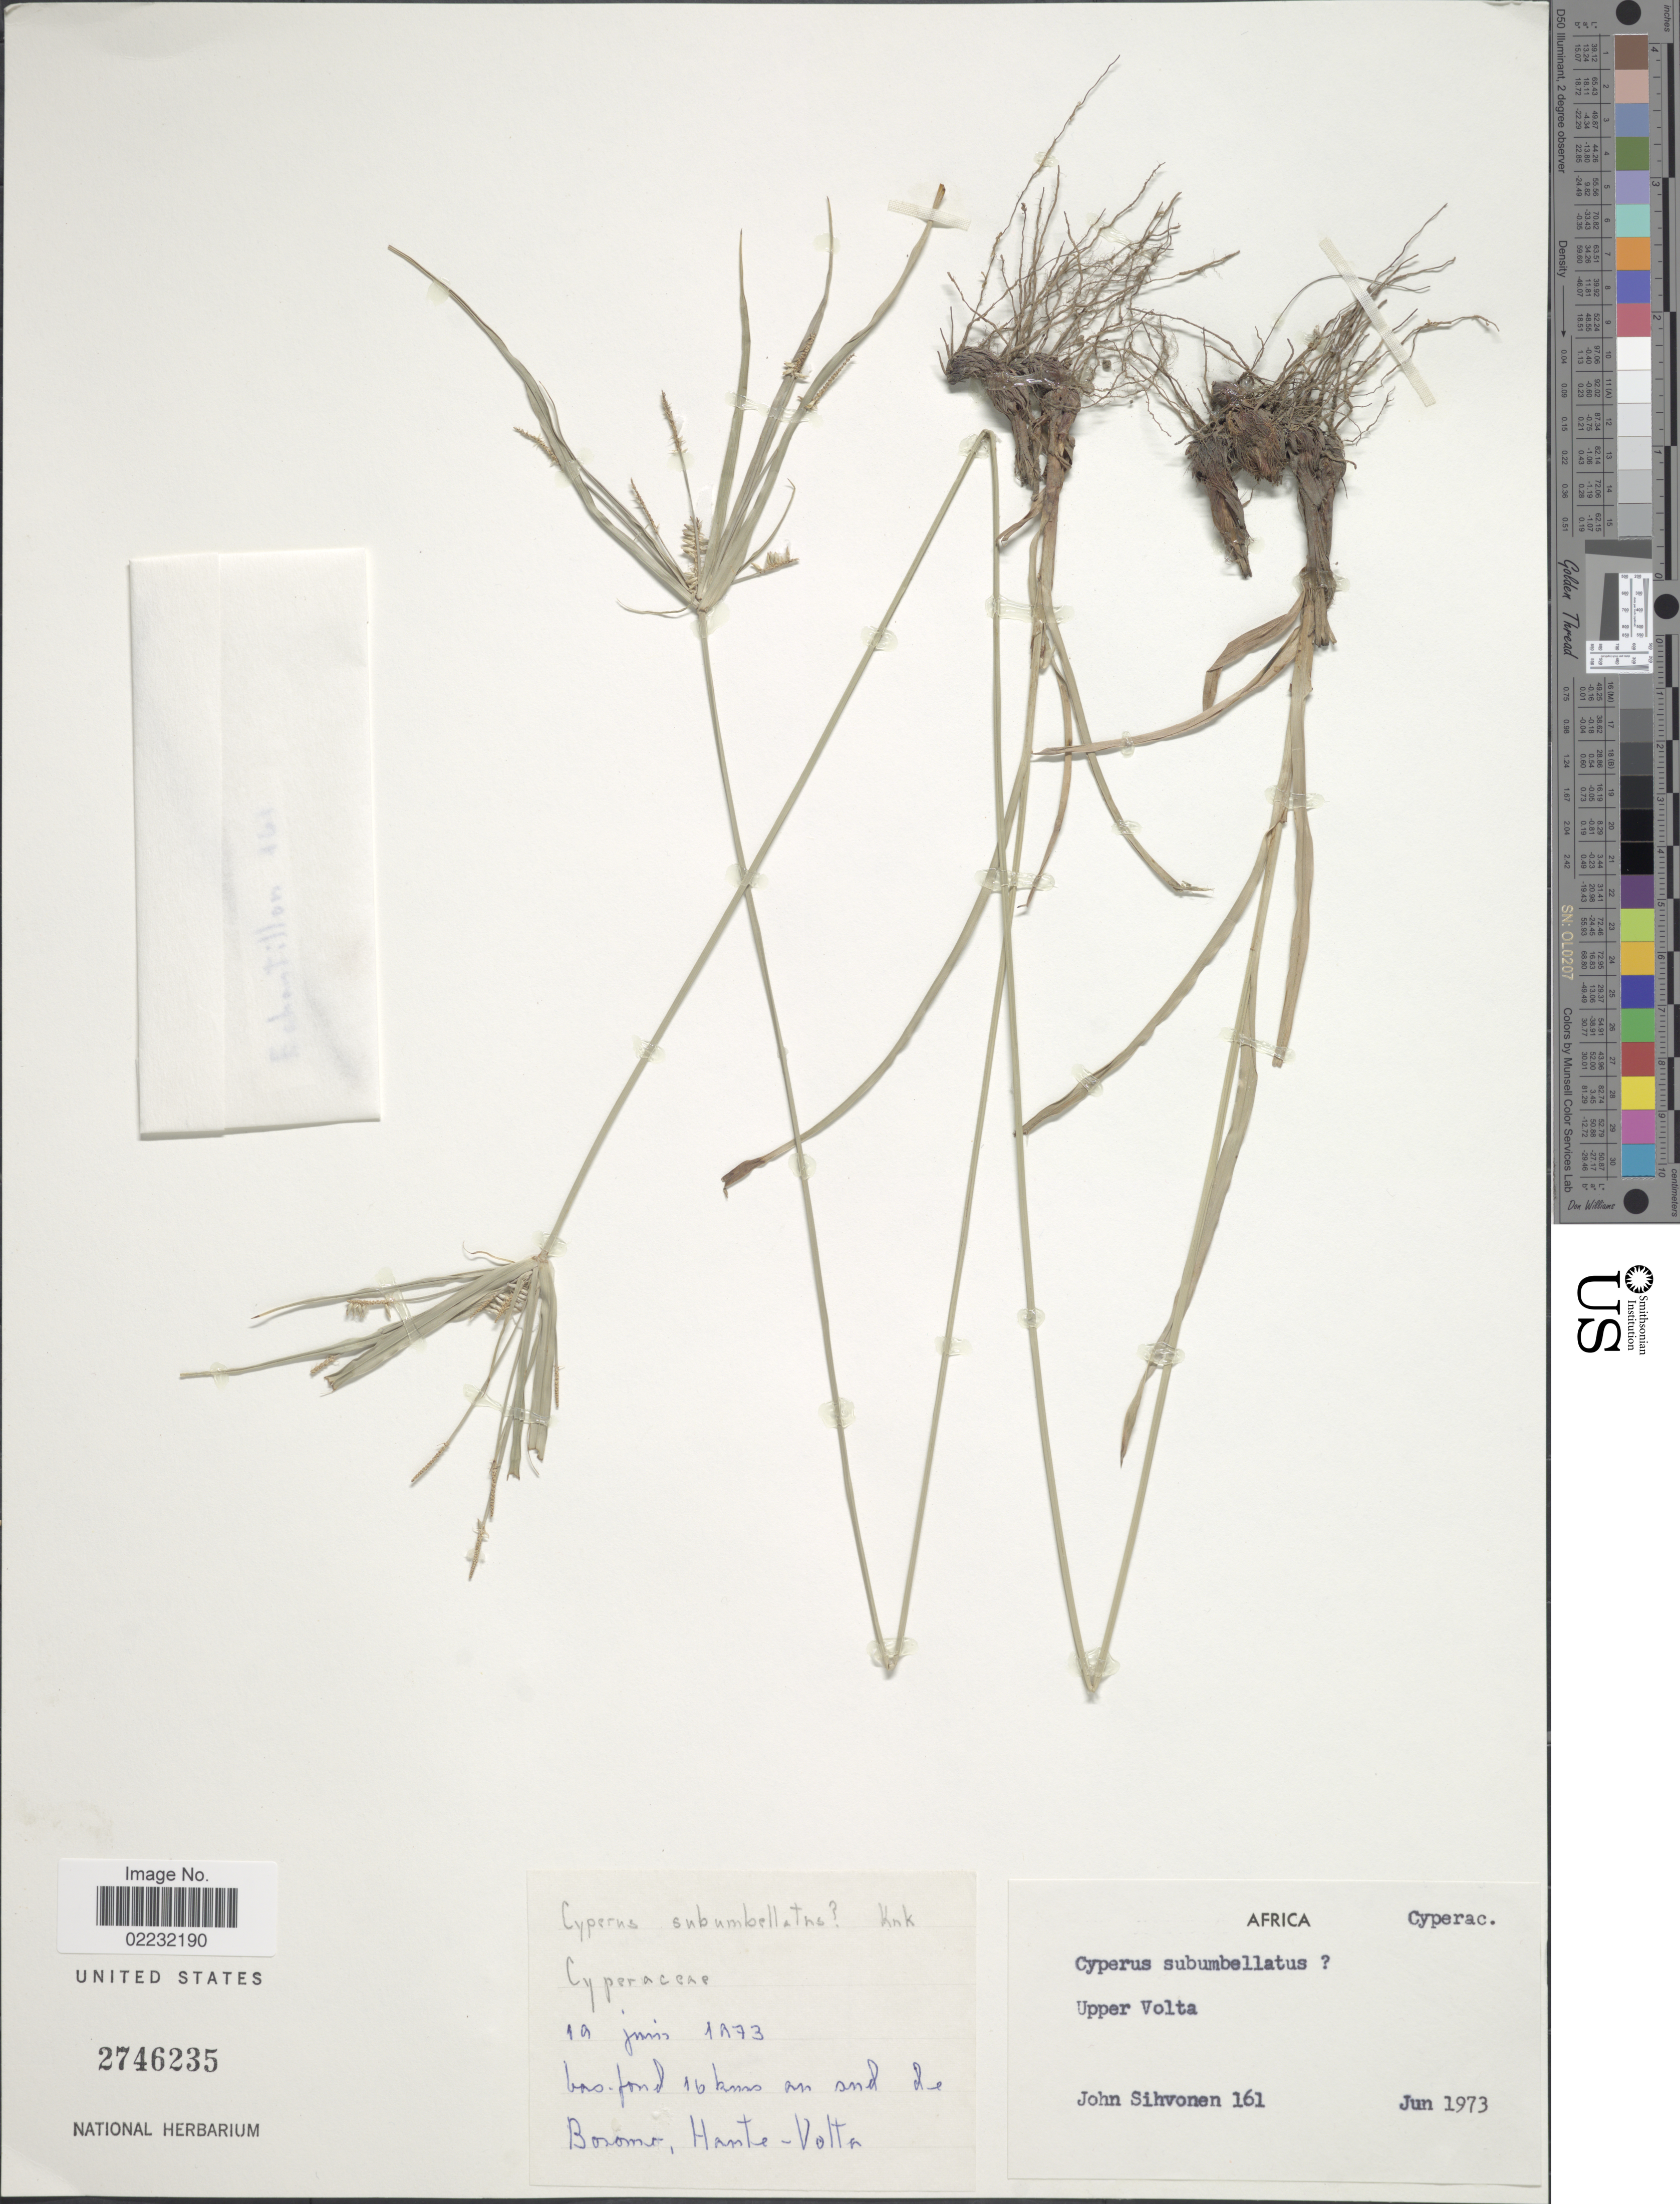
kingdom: Plantae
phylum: Tracheophyta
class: Liliopsida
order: Poales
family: Cyperaceae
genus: Cyperus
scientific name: Cyperus sp.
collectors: J. Sihvonen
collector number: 161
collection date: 1973-06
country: Burkina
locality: Upper Volta, 16 km au sud de Boromo, Haute-Volta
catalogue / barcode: US 2746235